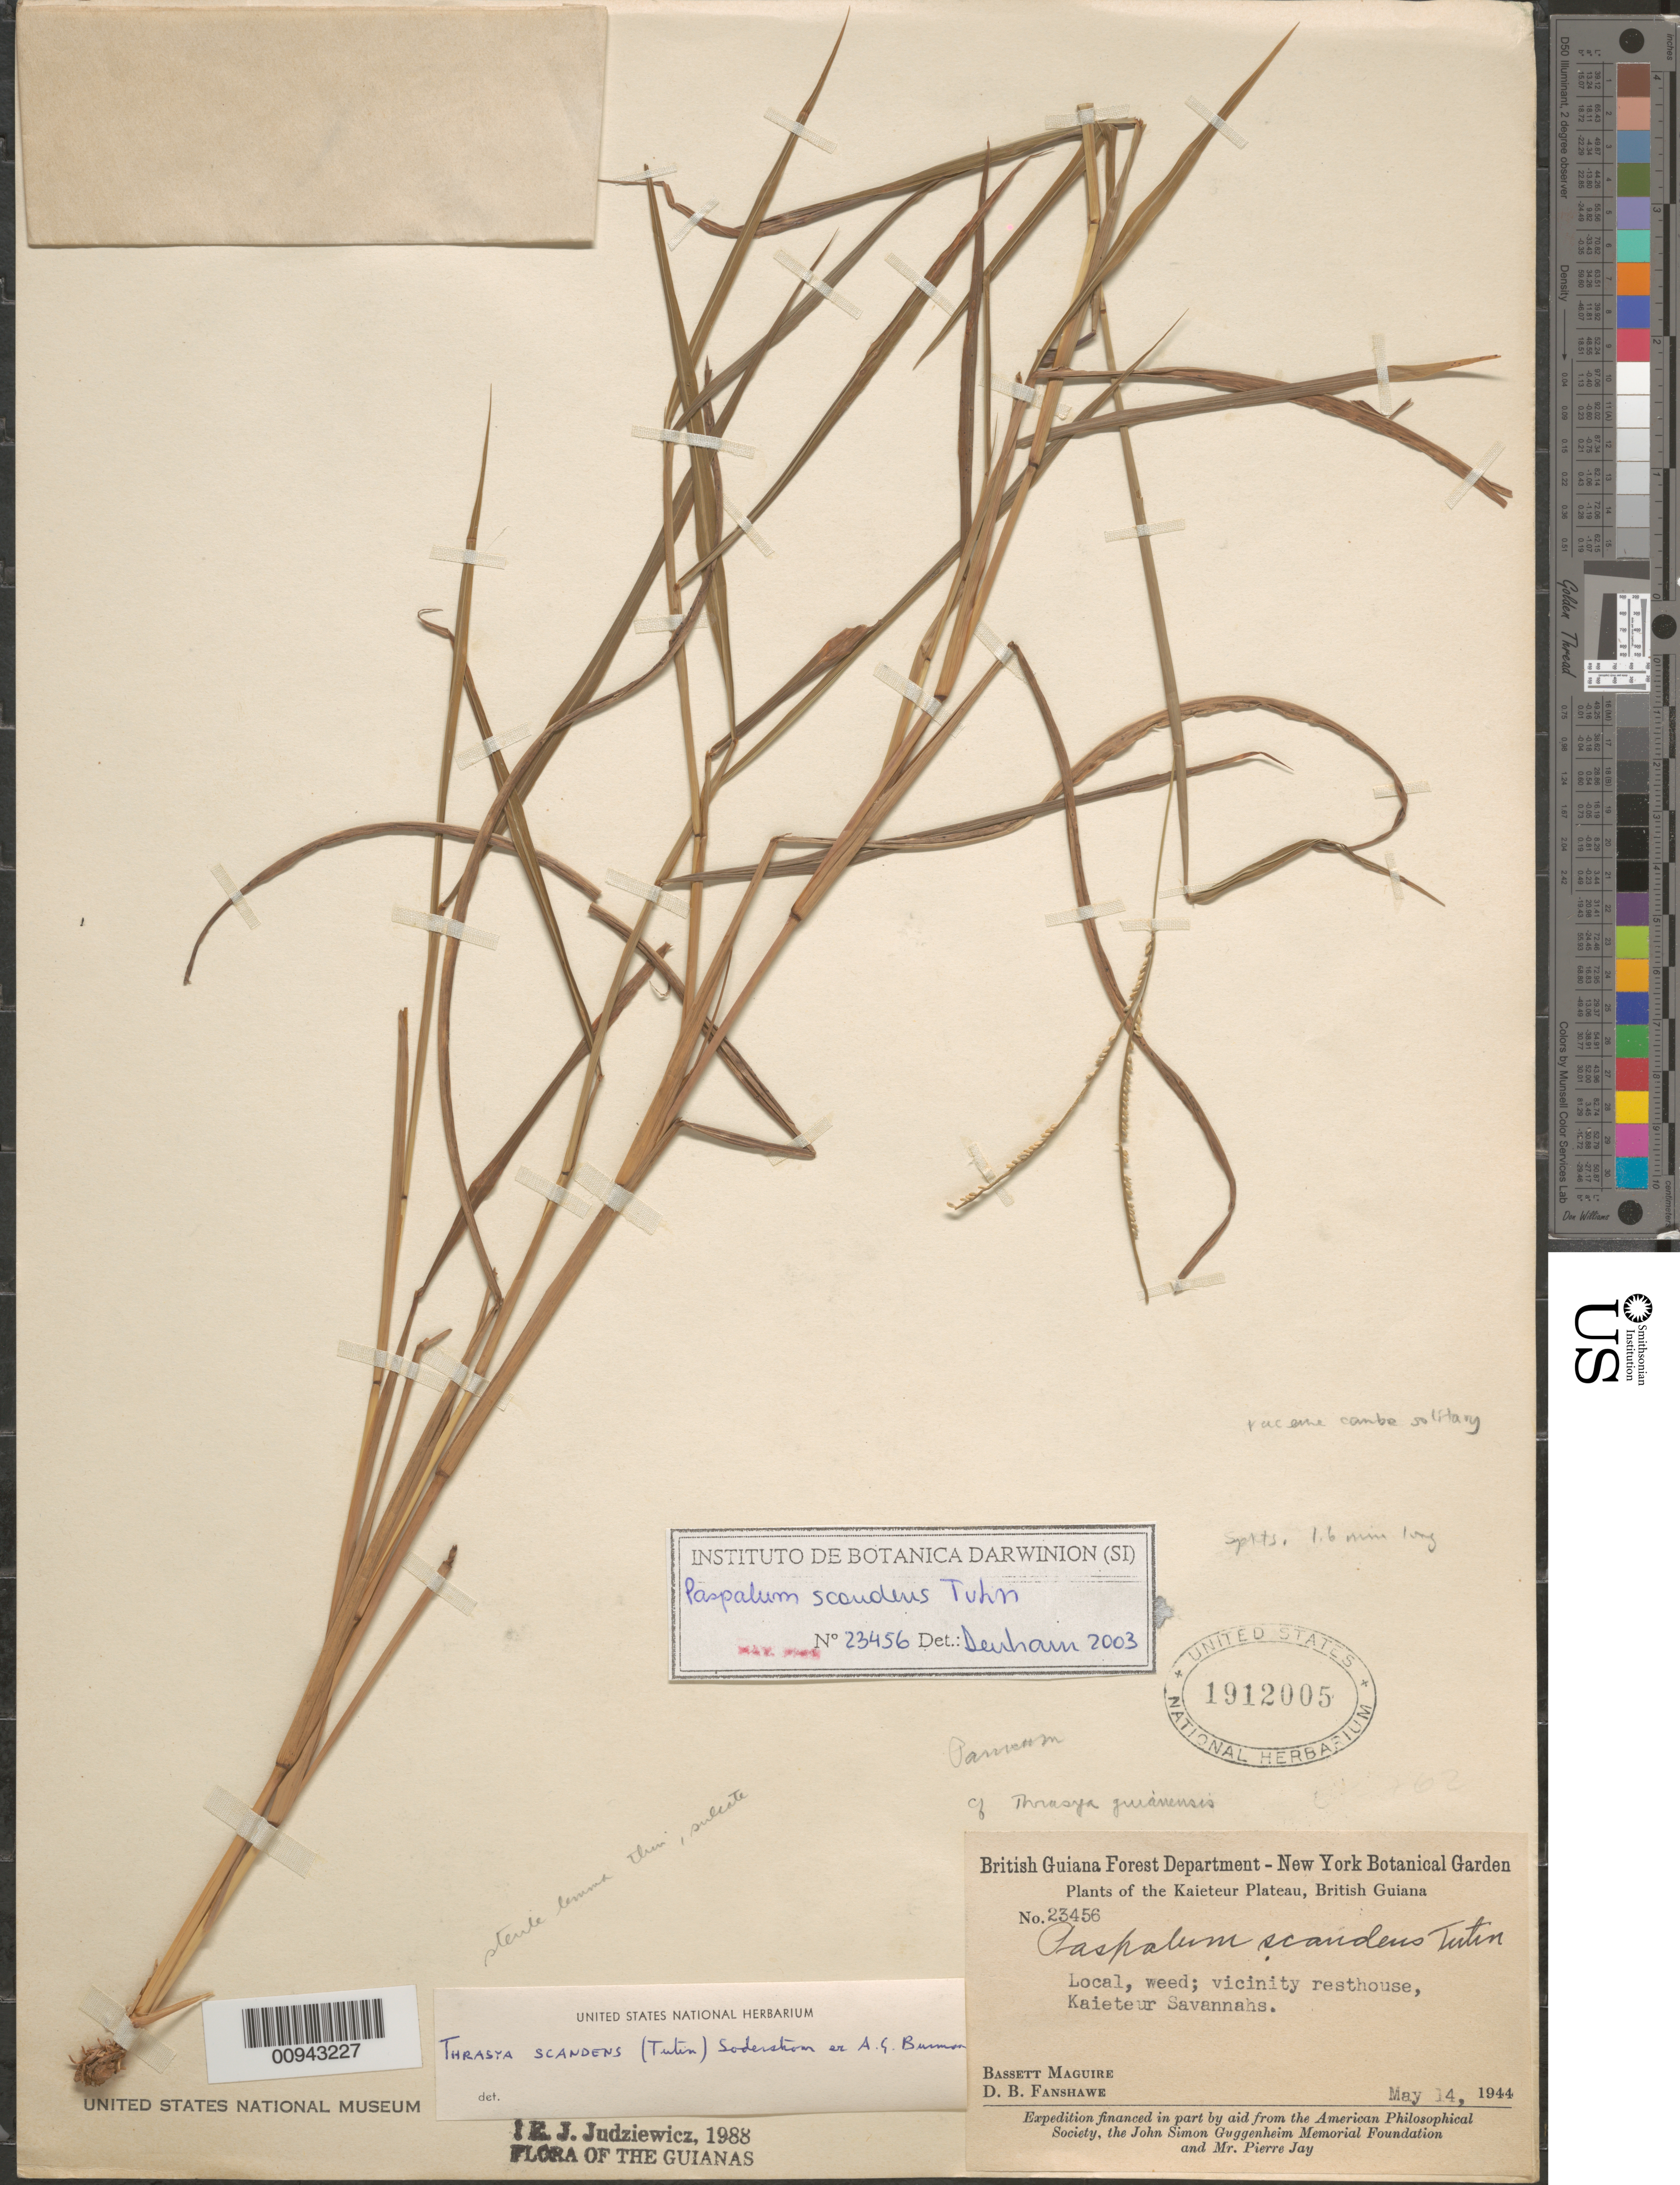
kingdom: Plantae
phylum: Tracheophyta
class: Liliopsida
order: Poales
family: Poaceae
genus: Paspalum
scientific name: Paspalum scandens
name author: Tutin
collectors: B. Maguire & D. B. Fanshawe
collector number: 23456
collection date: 1944-05-14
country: Guyana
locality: Kaieteur Plateau, British Guiana. Kaieteur Savannahs.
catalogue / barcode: US 1912005